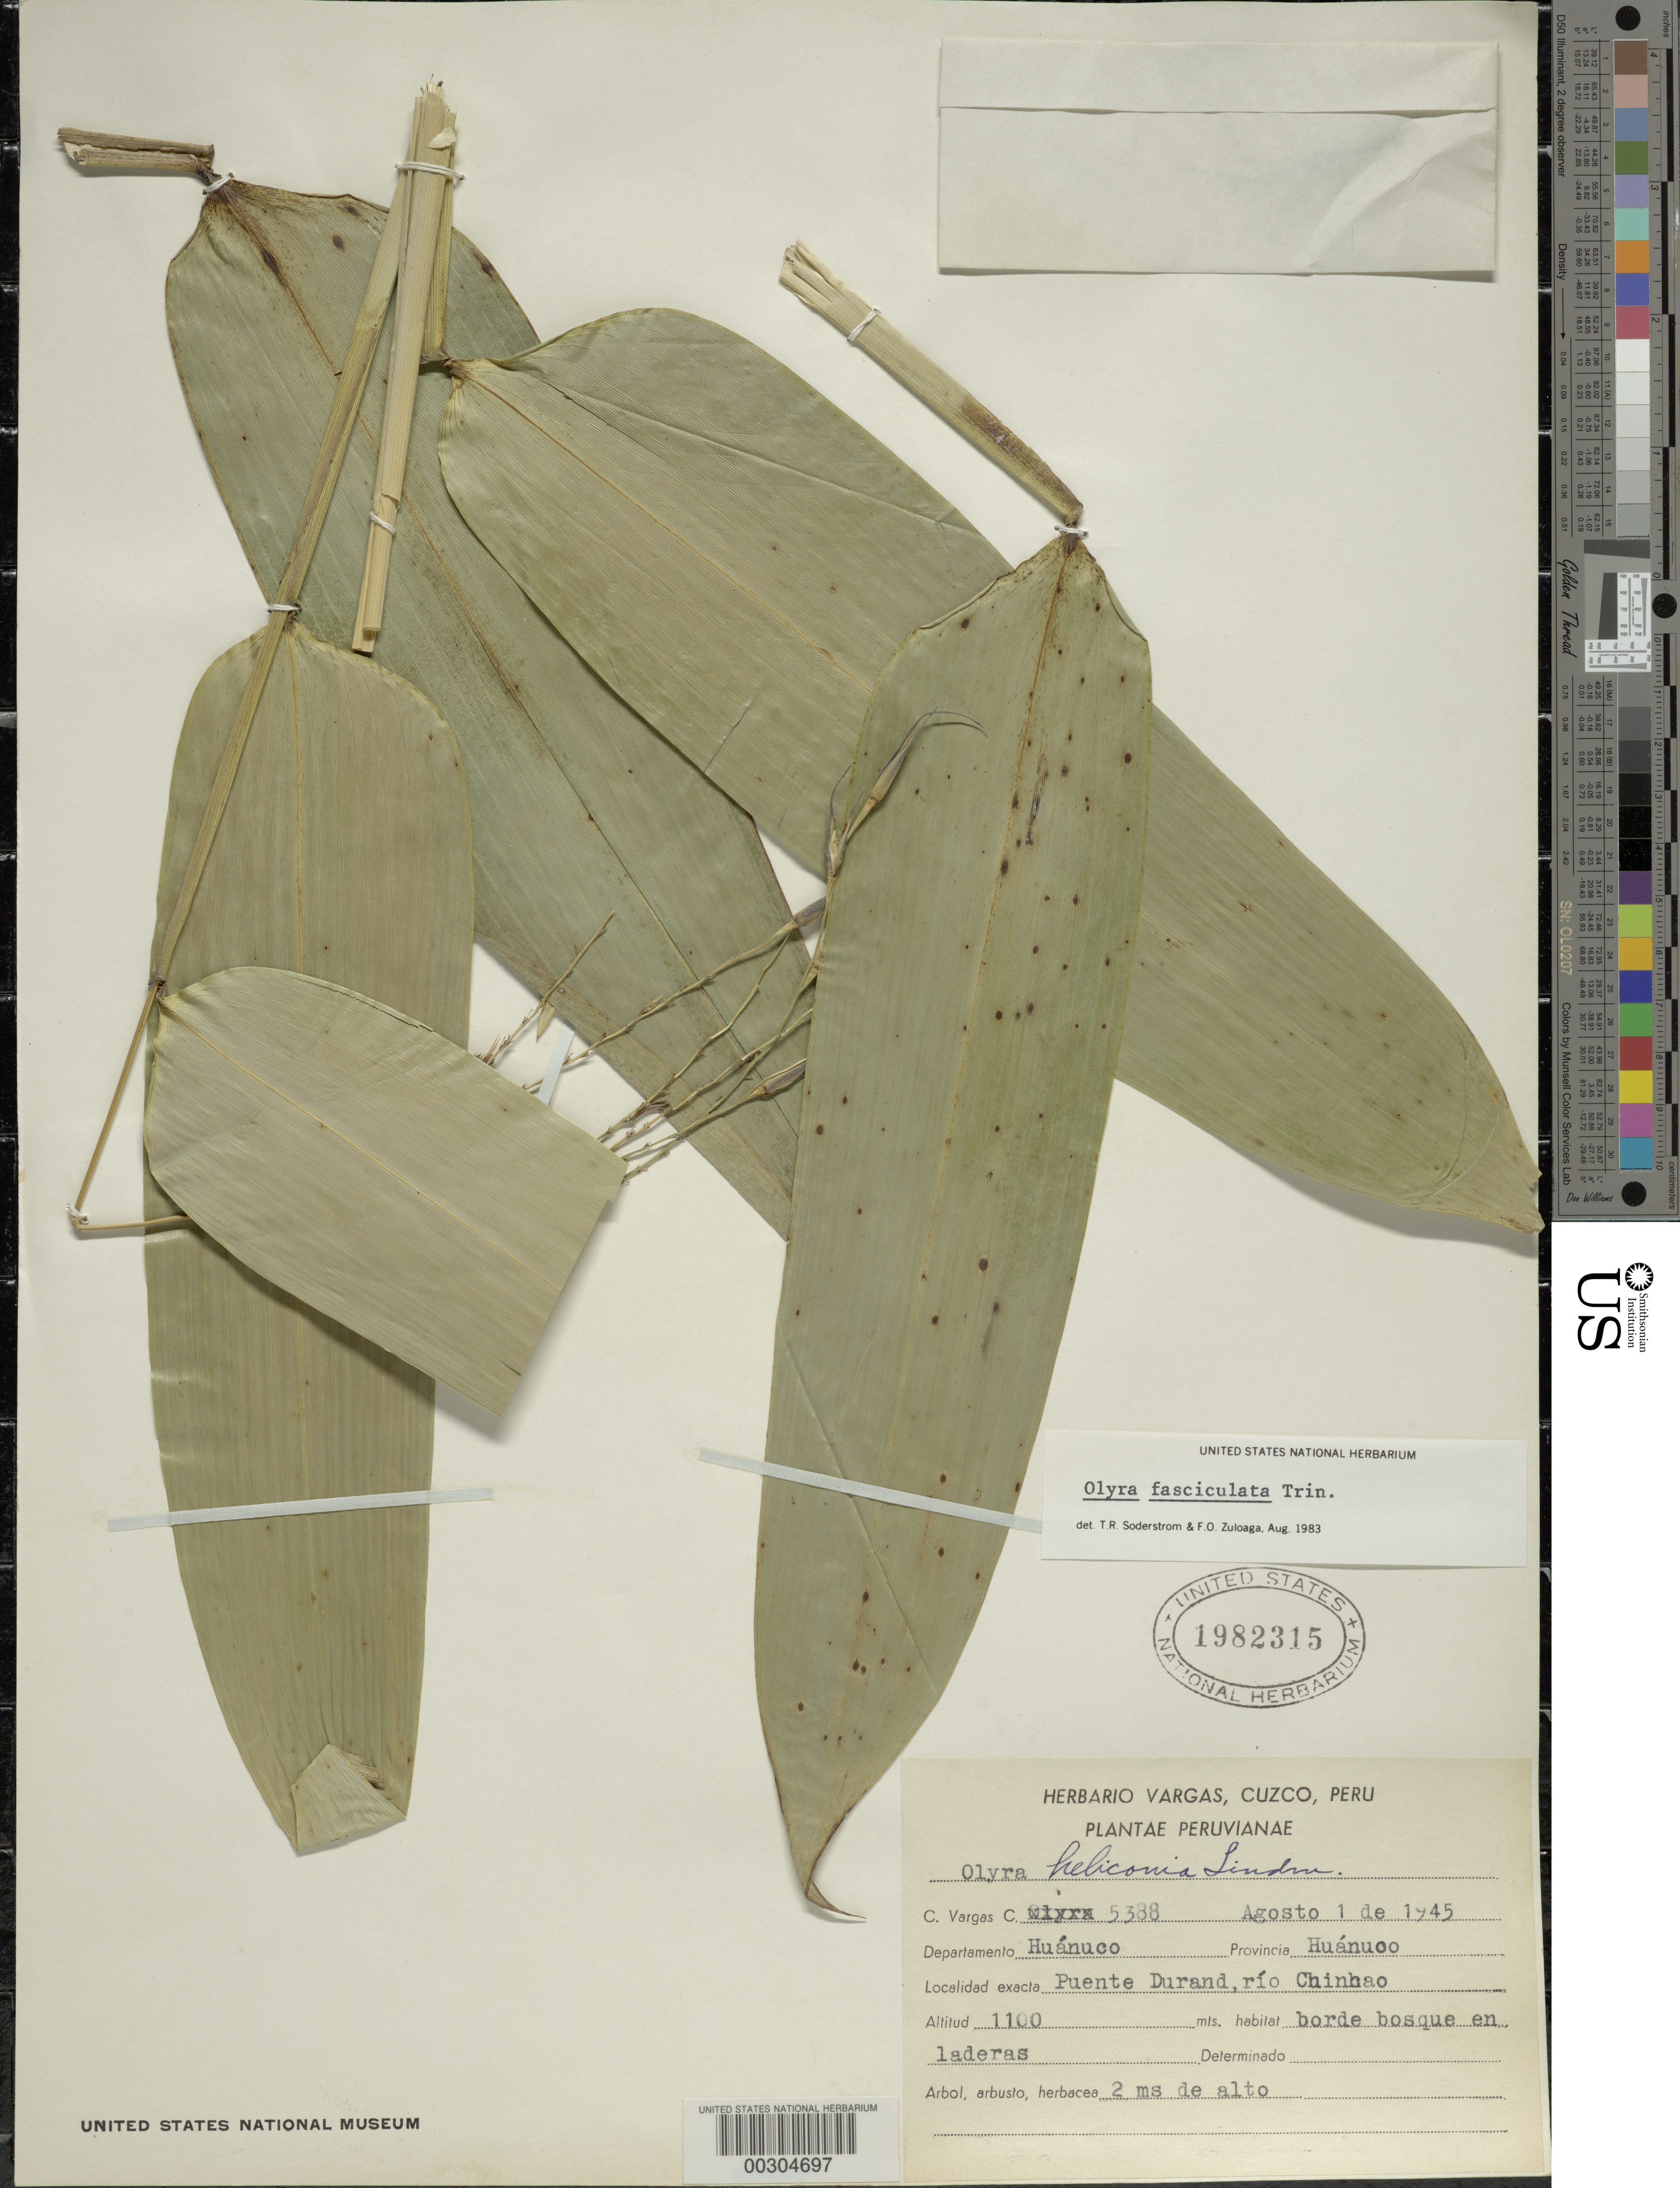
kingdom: Plantae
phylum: Tracheophyta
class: Liliopsida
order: Poales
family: Poaceae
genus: Olyra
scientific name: Olyra fasciculata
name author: Trin.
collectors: C. Vargas Calderón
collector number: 5388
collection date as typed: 01 Aug 1945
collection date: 1945-08-01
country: Peru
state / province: Huánuco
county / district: Huánuco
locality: Puente Durand, Río Chinchao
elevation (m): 1100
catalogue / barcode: US 1982315